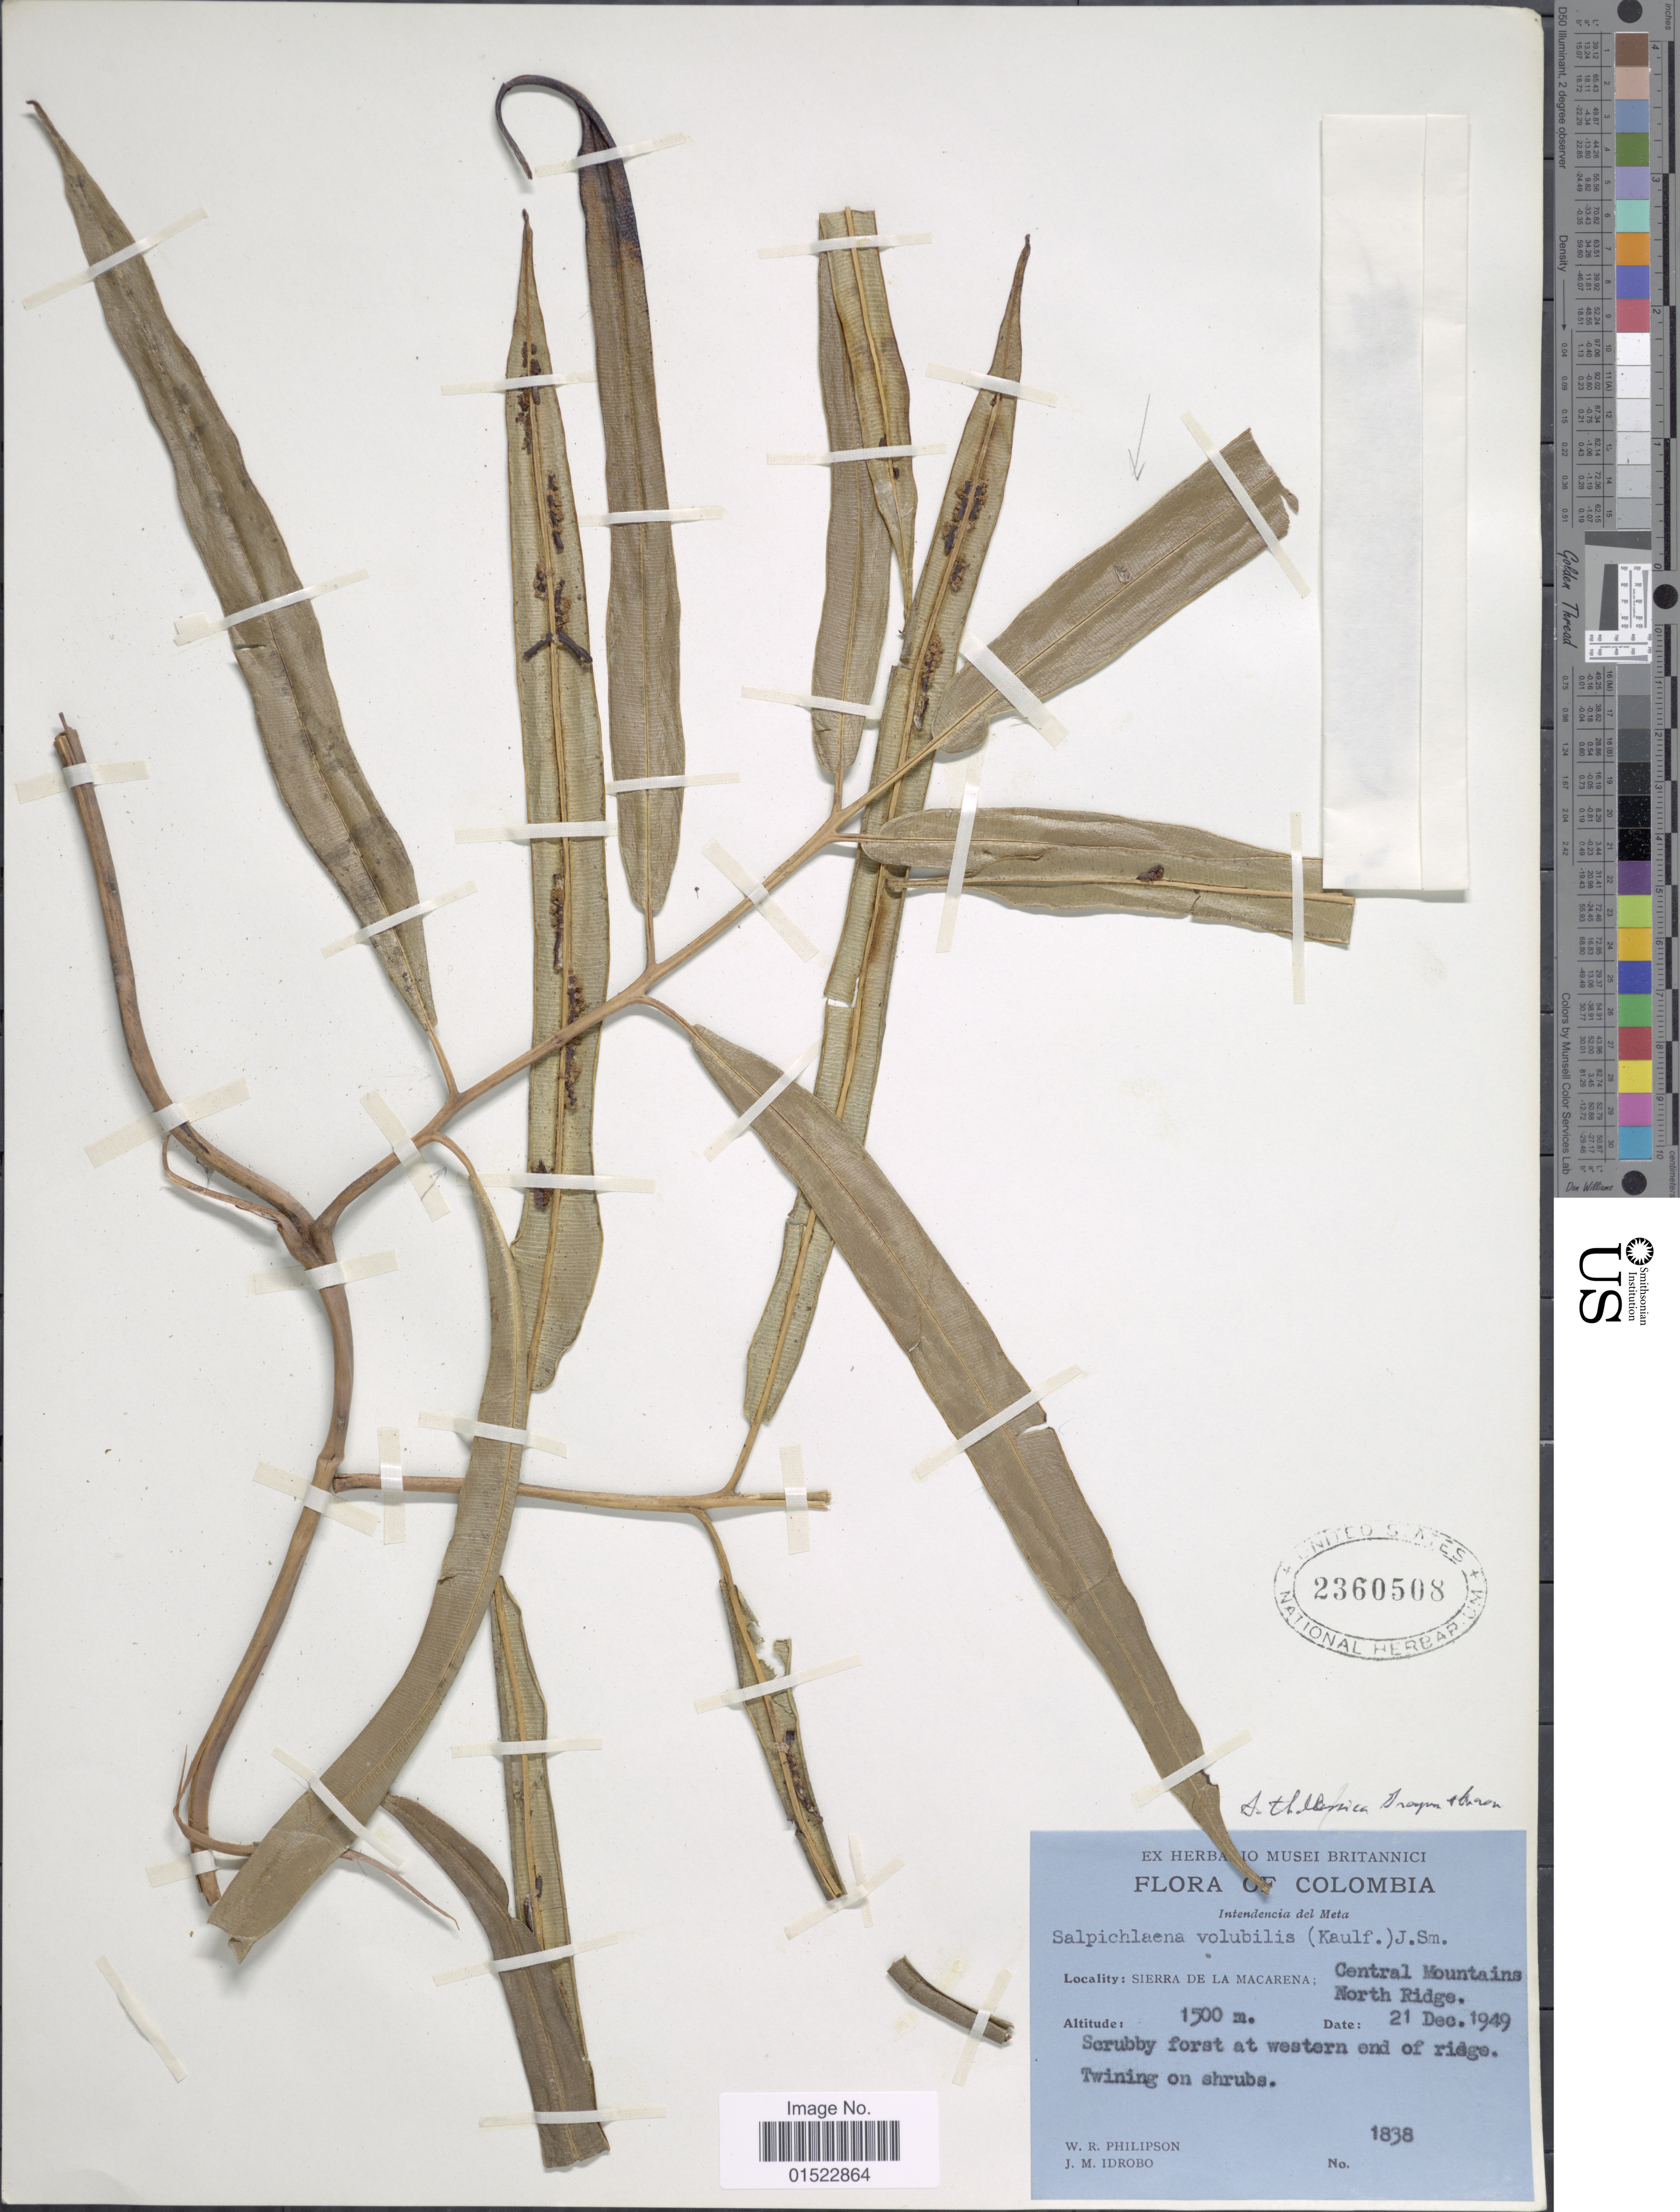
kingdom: Plantae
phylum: Tracheophyta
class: Polypodiopsida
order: Polypodiales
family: Blechnaceae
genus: Salpichlaena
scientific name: Salpichlaena volubilis subsp. volubilis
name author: (Kaulf.) J. Sm.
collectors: W. R. Philipson & J. M. Idrobo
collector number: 1838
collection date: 1949-12-21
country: Colombia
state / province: Meta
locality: Sierra de la Macarena, Central Mountains, North Ridge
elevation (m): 1500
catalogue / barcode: US 2360508